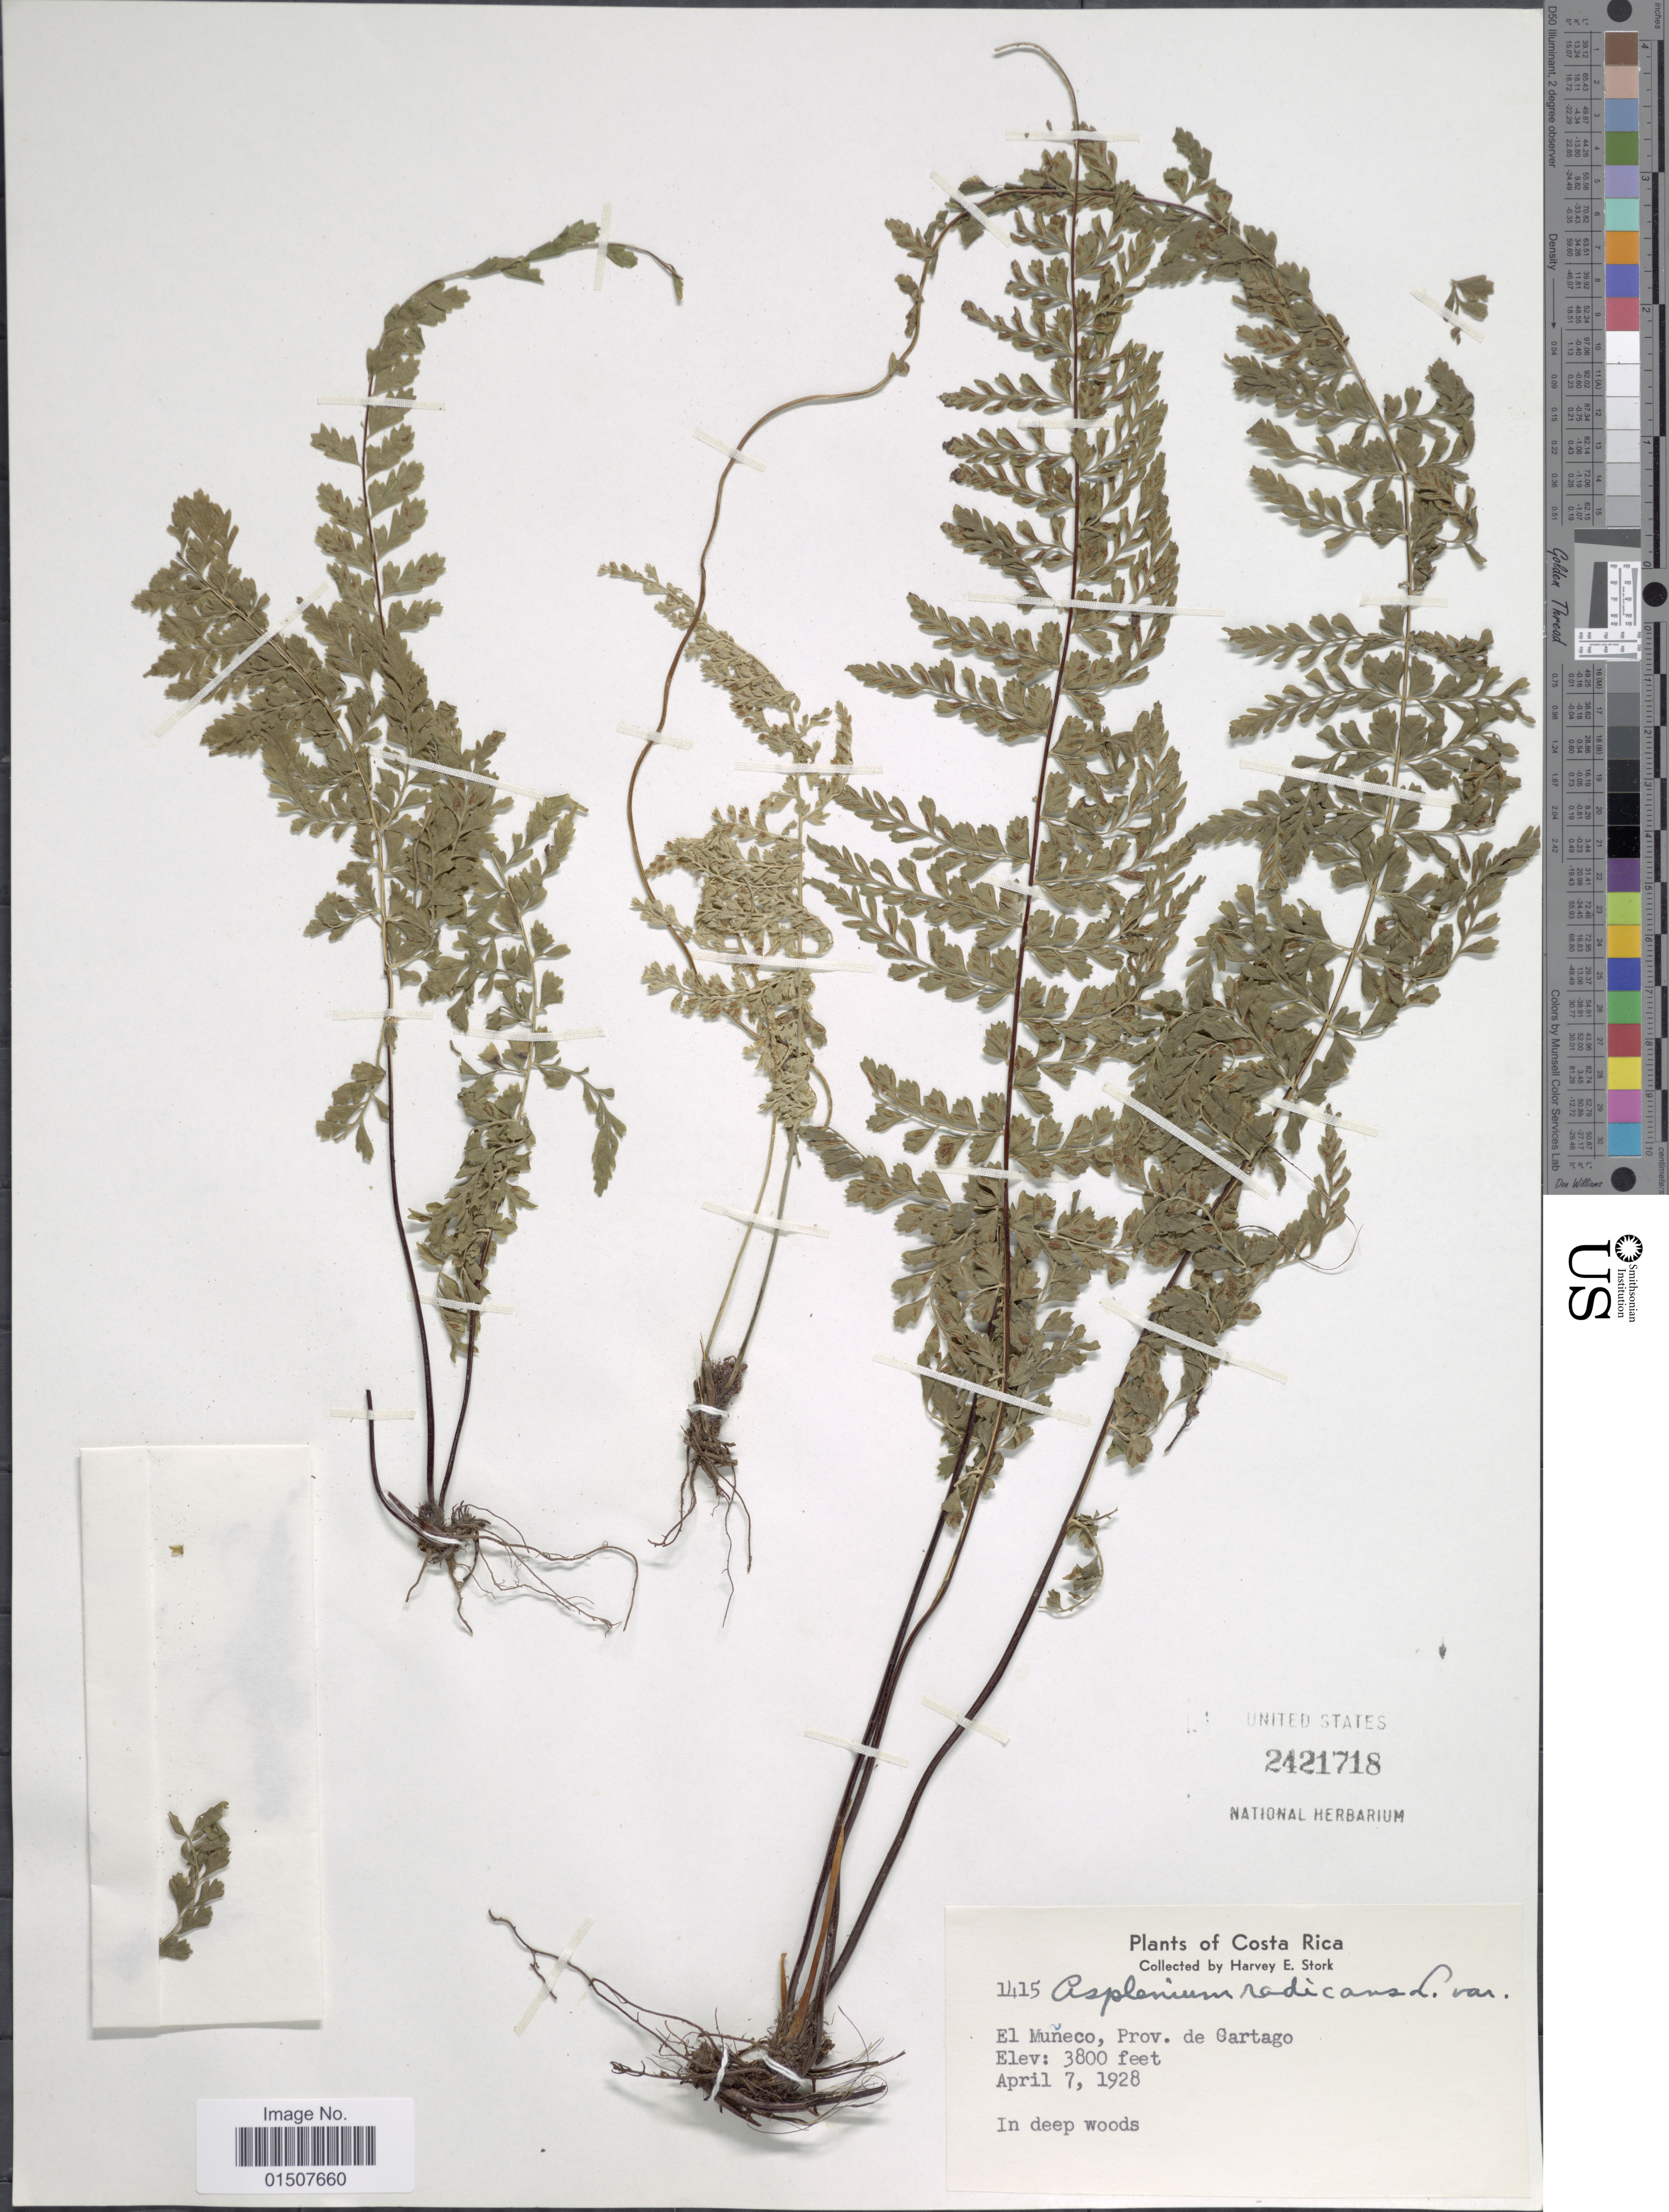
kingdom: Plantae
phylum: Tracheophyta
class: Polypodiopsida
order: Polypodiales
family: Aspleniaceae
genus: Asplenium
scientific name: Asplenium radicans var. partitum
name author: (Klotzsch) Hieron.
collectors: H. E. Stork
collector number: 1415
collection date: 1928-04-07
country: Costa Rica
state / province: Cartago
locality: El Muneco, Prov. de Cartago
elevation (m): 1158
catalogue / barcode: US 2421718